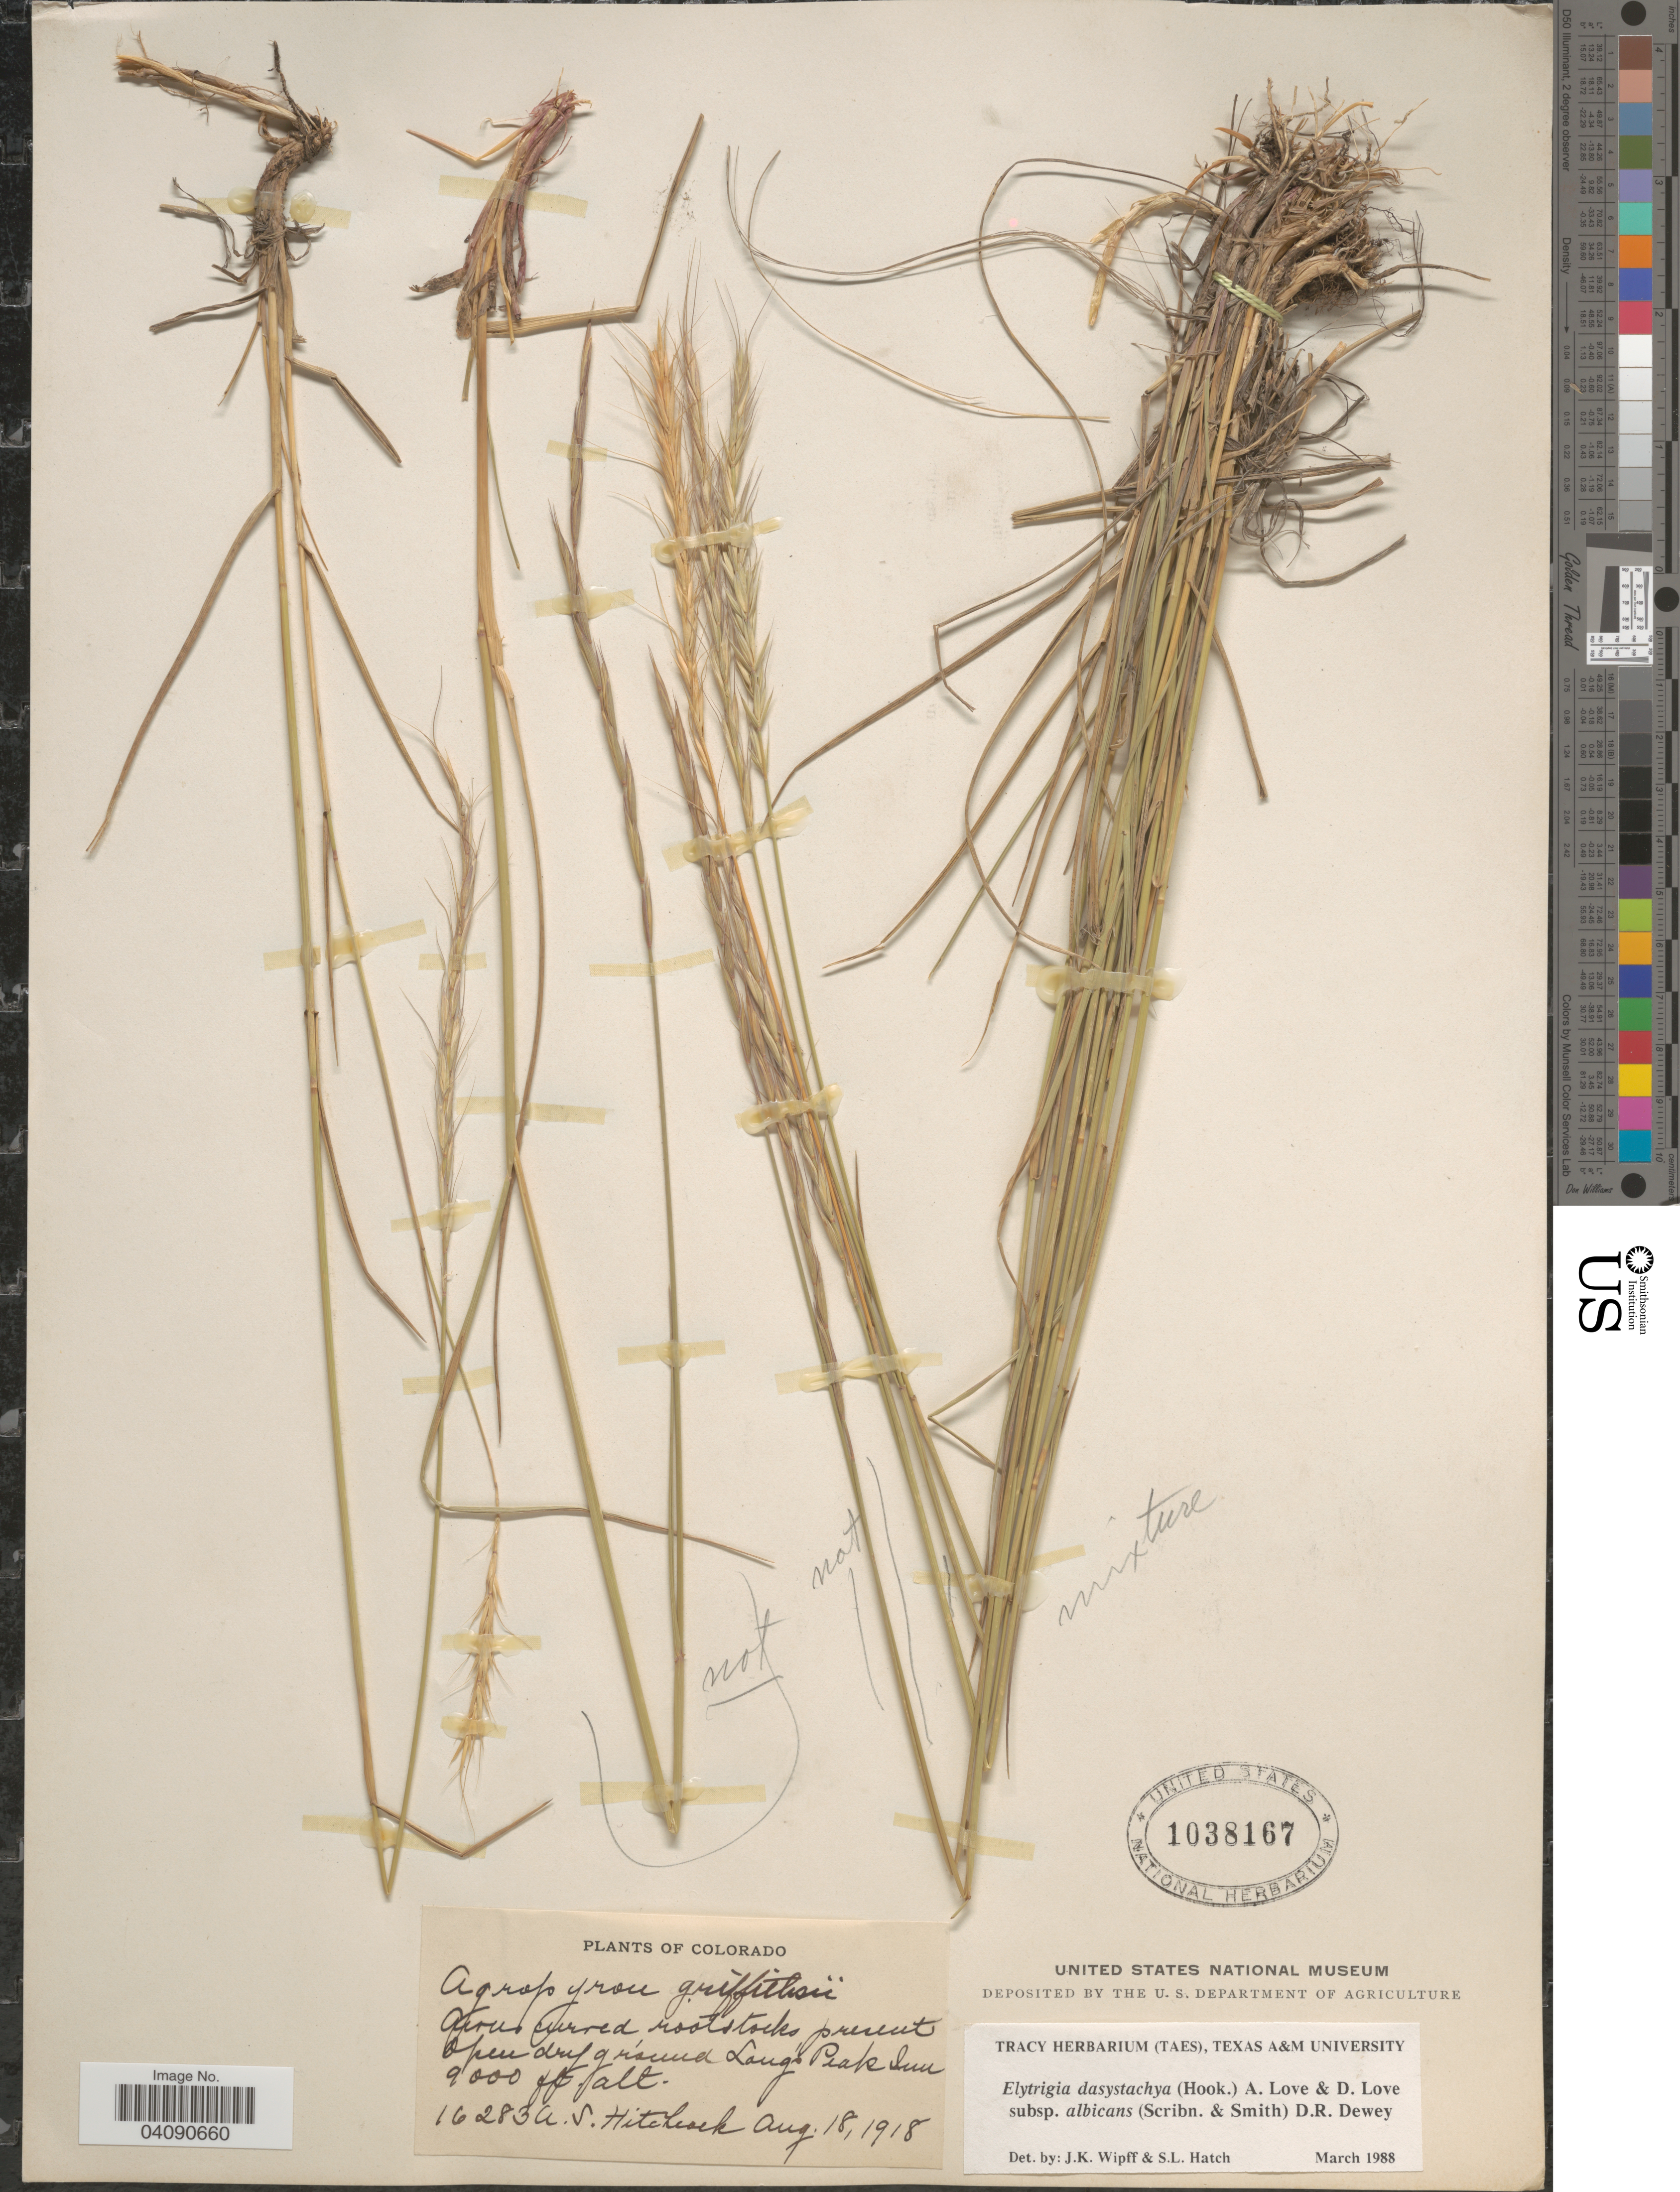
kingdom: Plantae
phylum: Tracheophyta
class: Liliopsida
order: Poales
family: Poaceae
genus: Elymus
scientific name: Elymus albicans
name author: (Scribn. & J.G. Sm.) Á. Löve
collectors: A. S. Hitchcock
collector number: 16283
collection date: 1918-08-18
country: United States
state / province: Colorado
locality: Open dry ground Long's Peak Inn.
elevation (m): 2743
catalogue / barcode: US 1038167